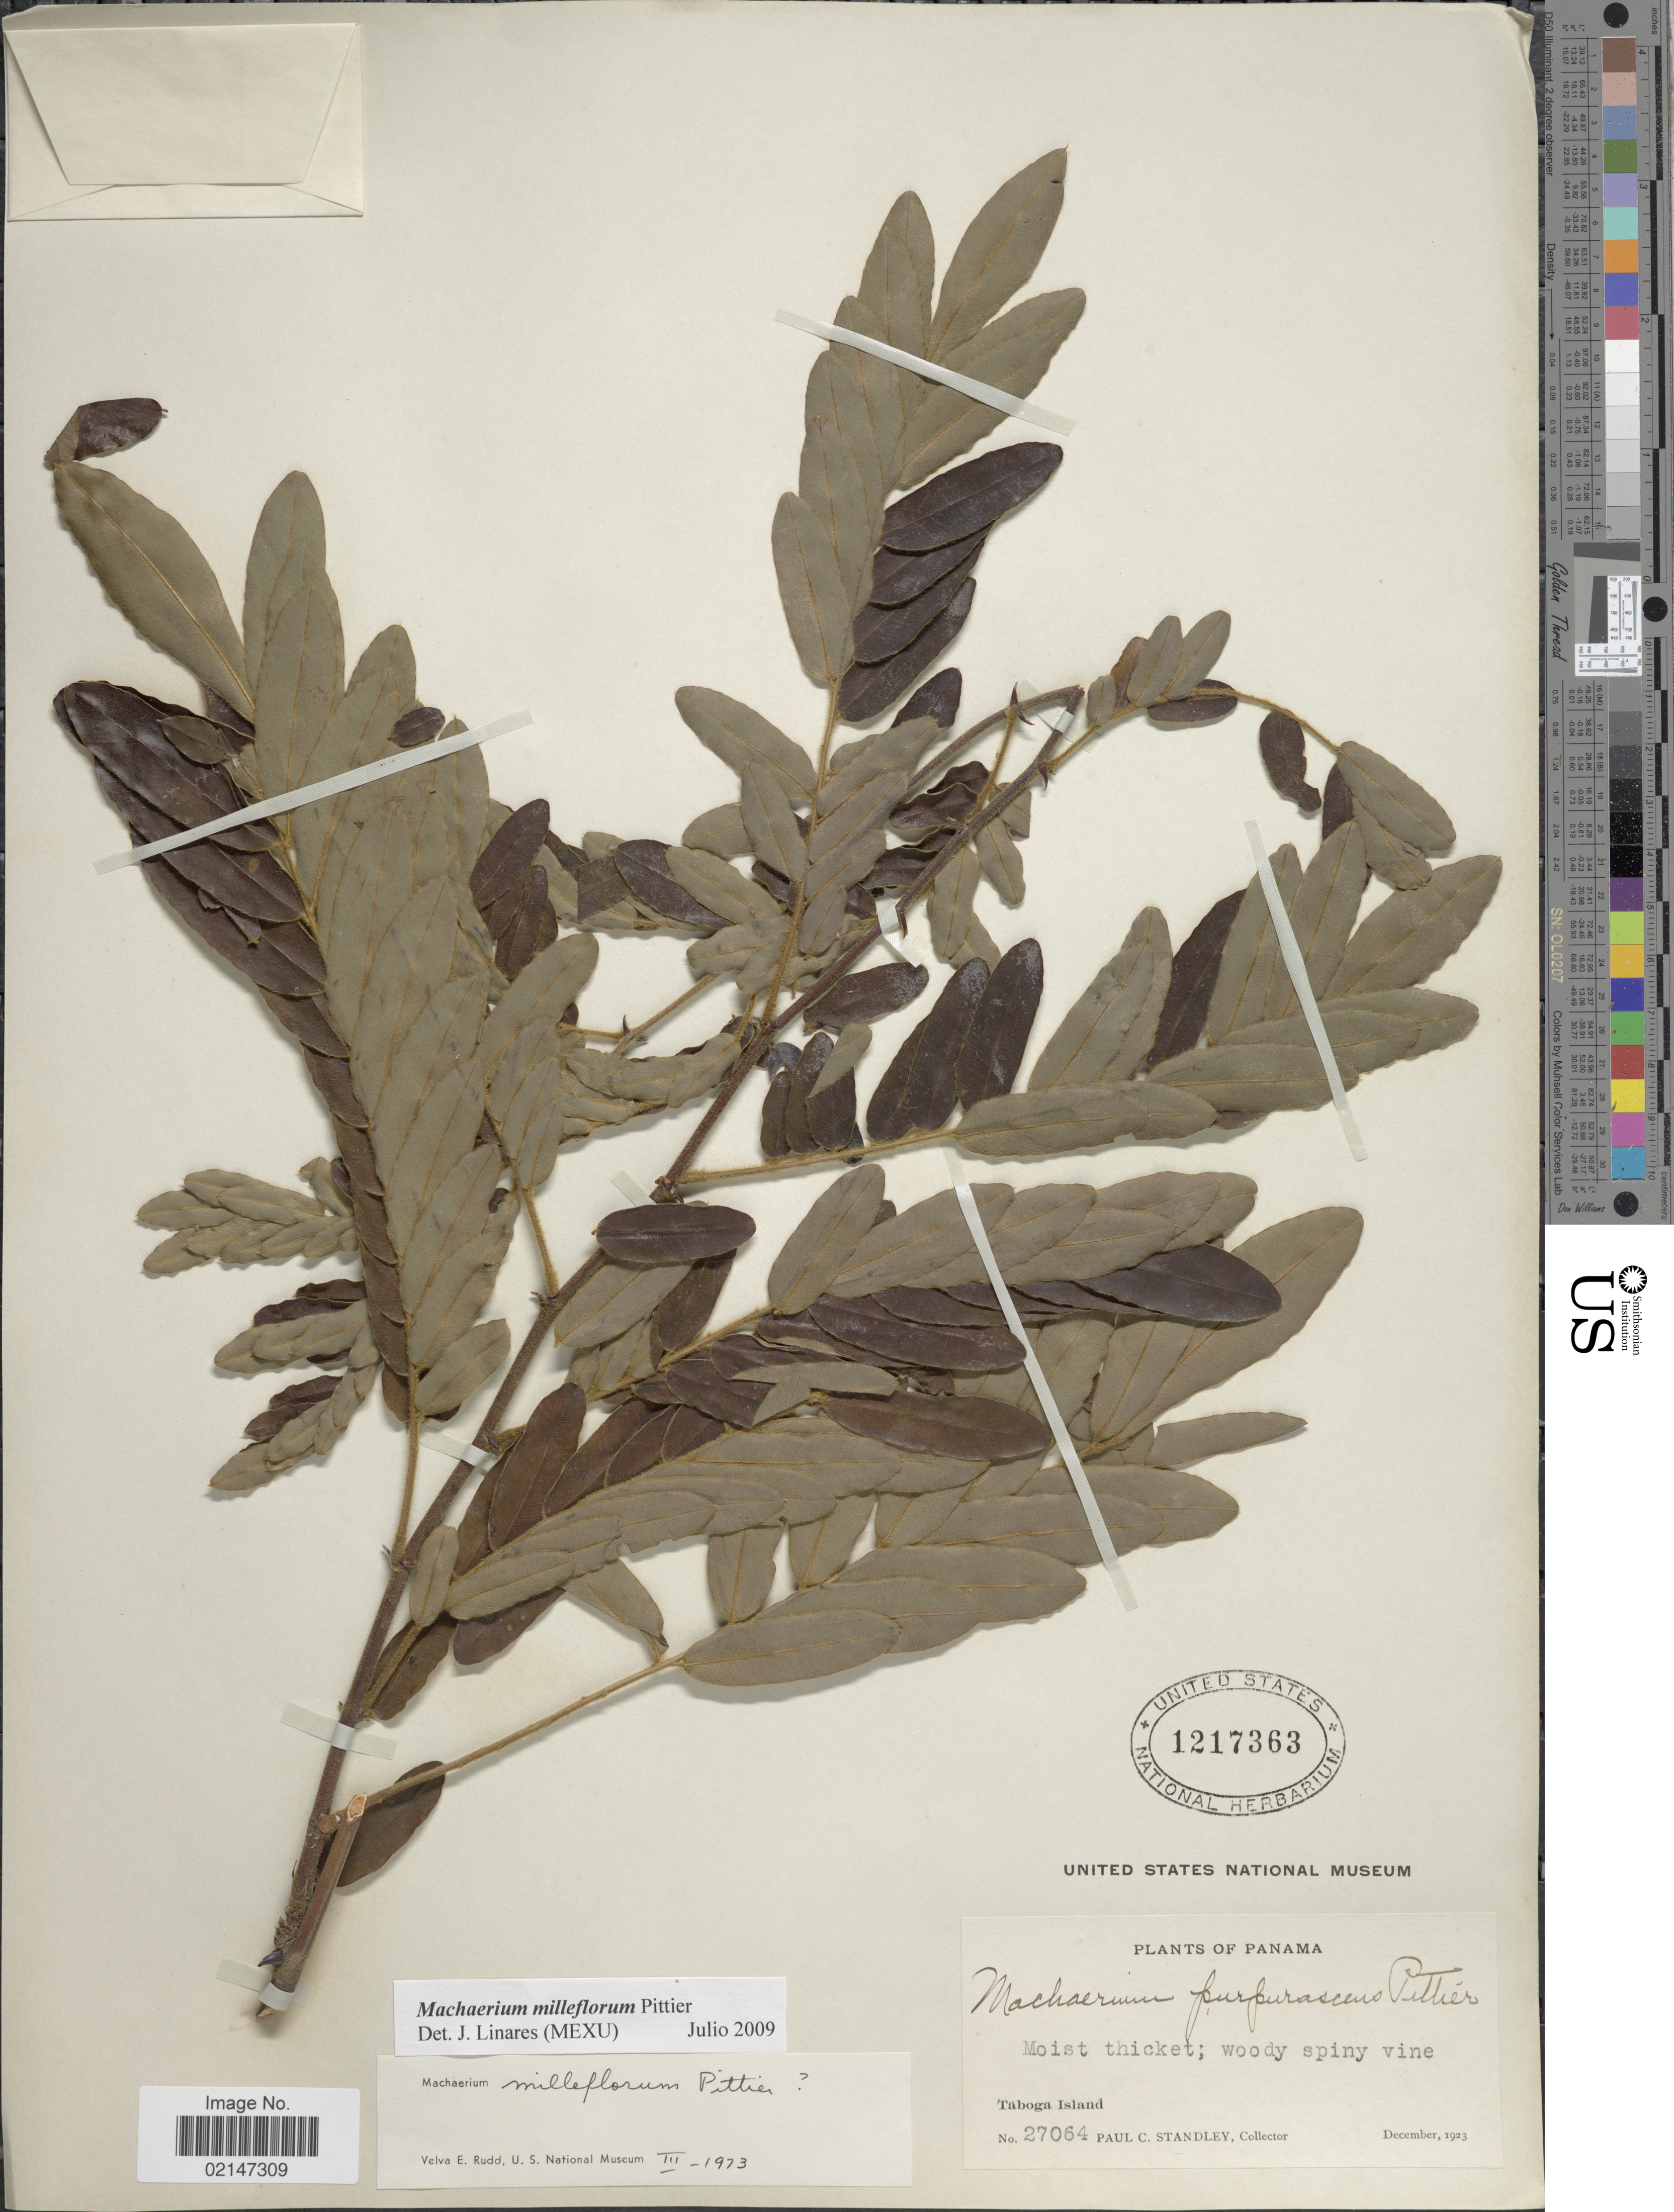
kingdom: Plantae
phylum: Tracheophyta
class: Magnoliopsida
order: Fabales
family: Fabaceae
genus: Machaerium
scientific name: Machaerium milleflorum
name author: Pittier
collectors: P. C. Standley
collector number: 27064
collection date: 1923-12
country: Panama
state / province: Panamá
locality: Moist thicket; woody spiny vine, Taboga Island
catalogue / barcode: US 1217363